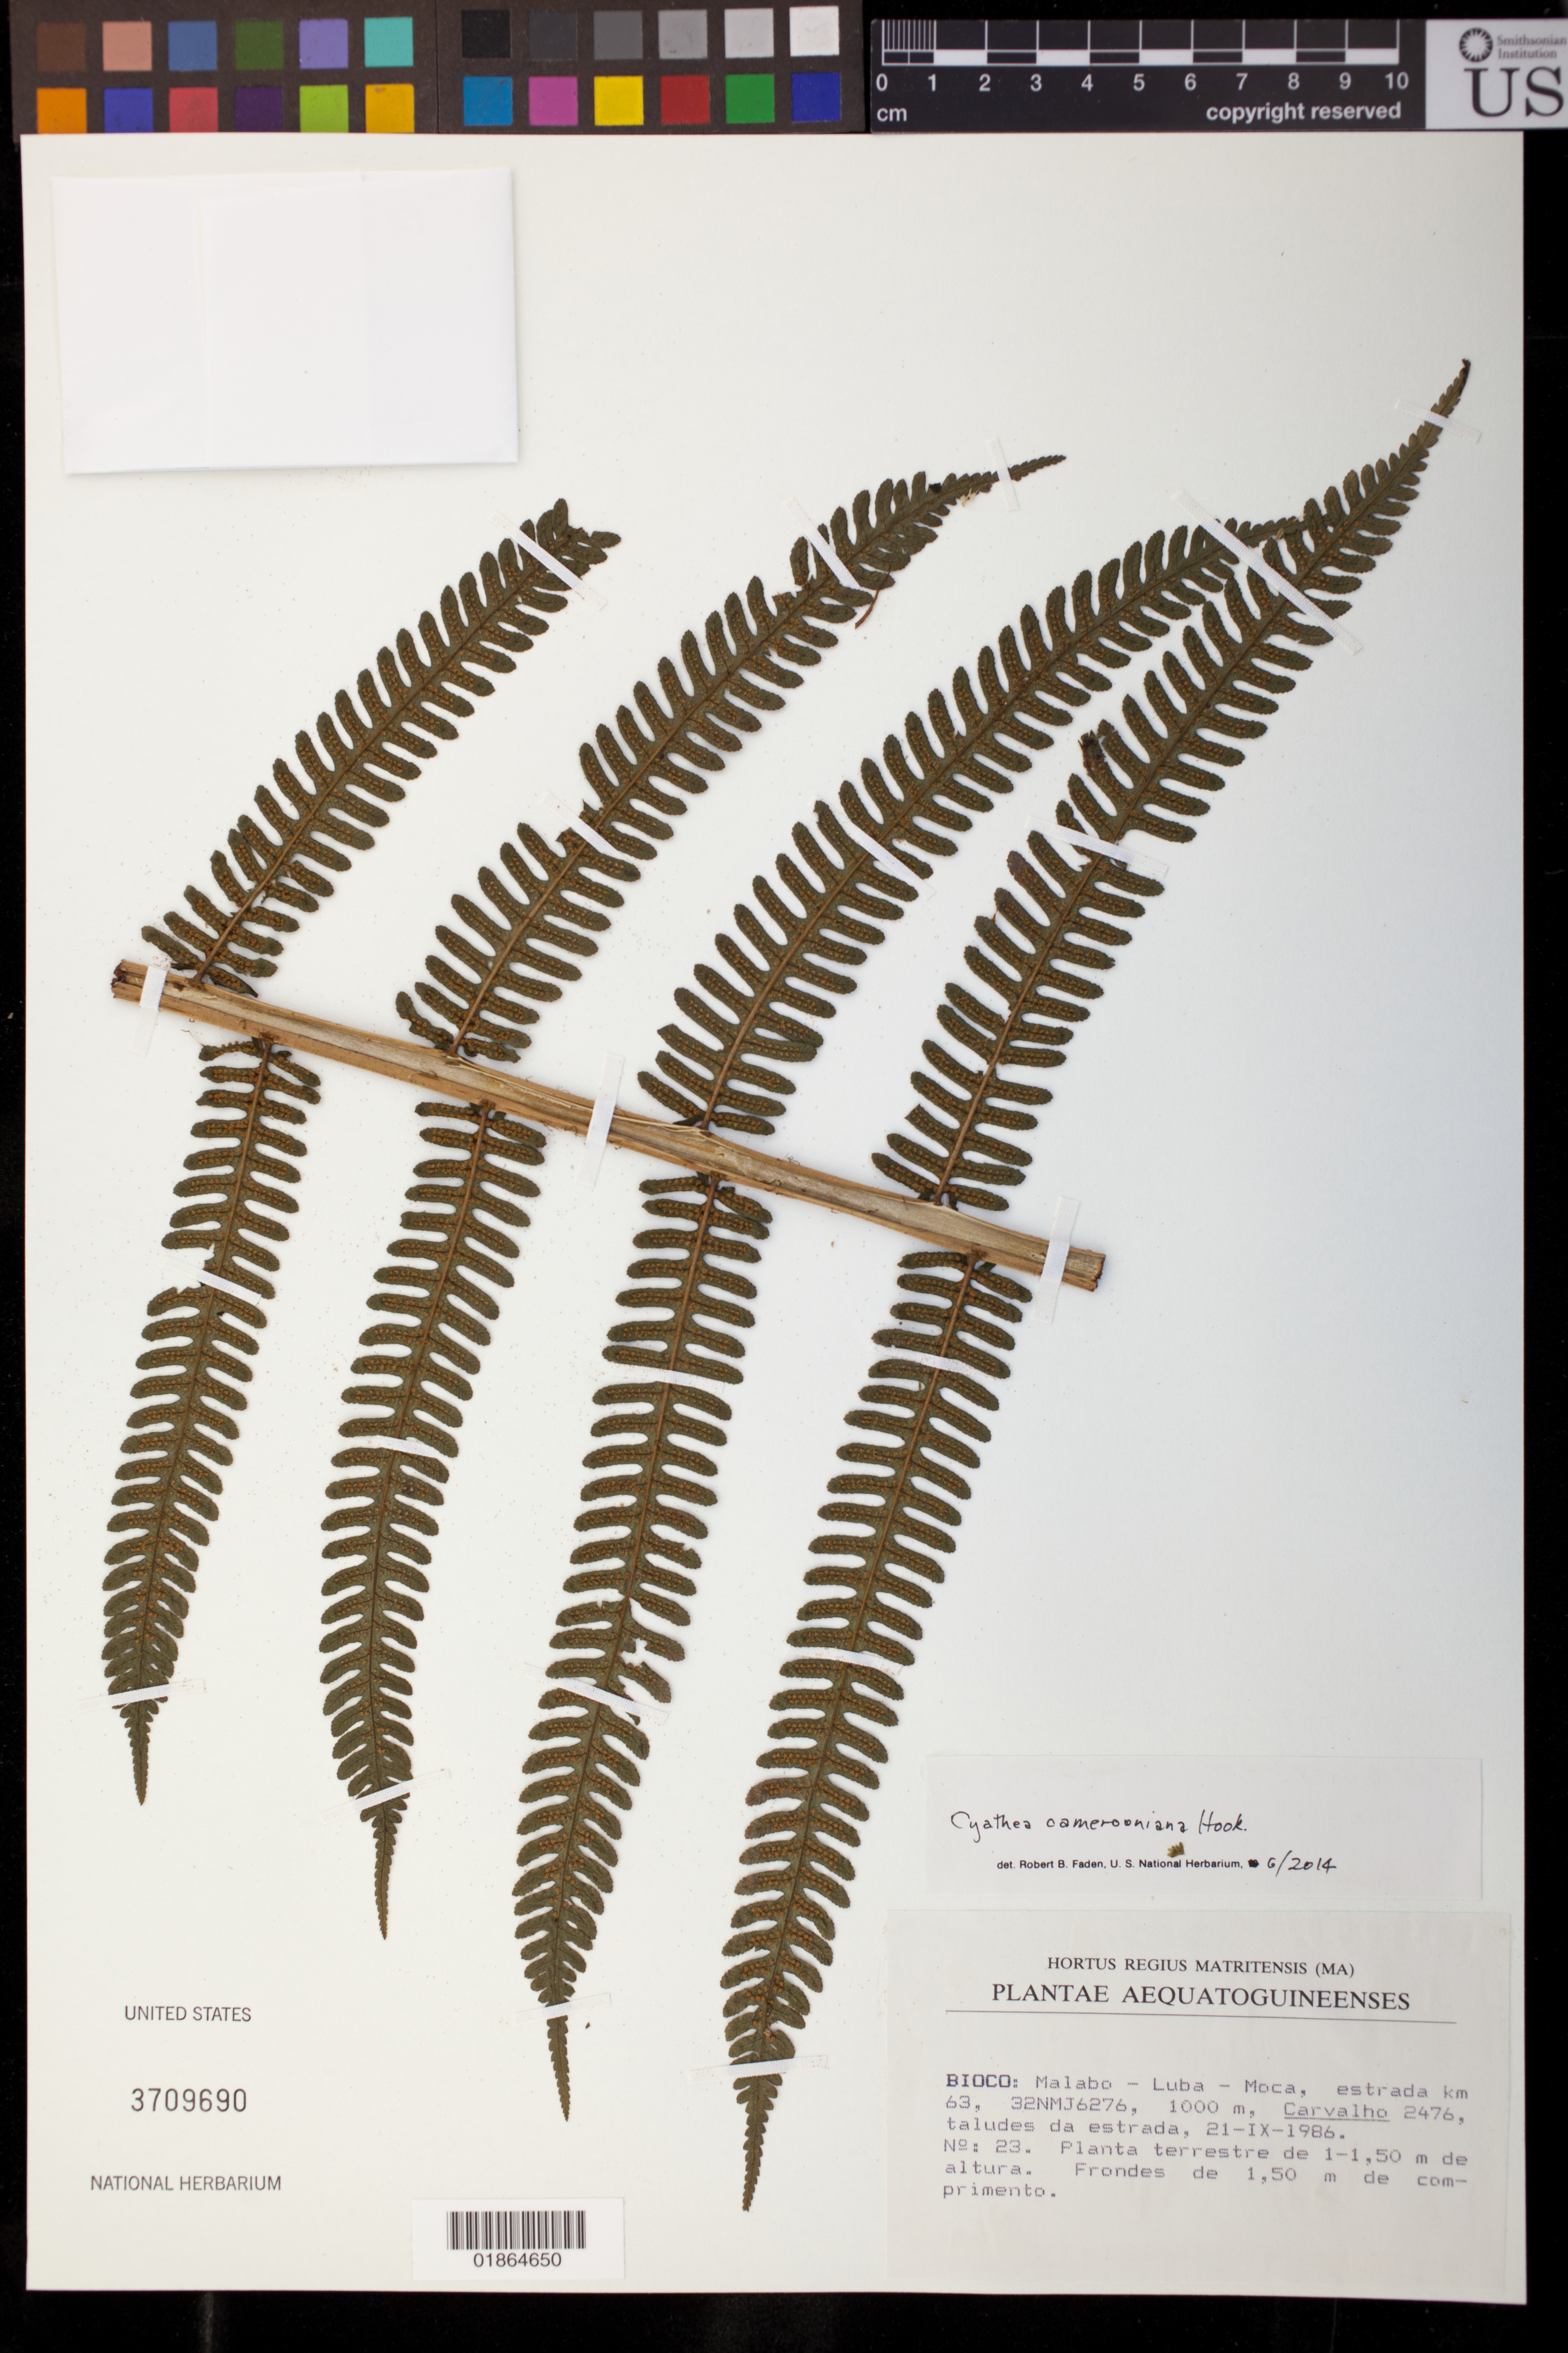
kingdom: Plantae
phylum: Tracheophyta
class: Polypodiopsida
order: Cyatheales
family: Cyatheaceae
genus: Cyathea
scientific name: Cyathea camerooniana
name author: Hook.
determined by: Faden, Robert B., (US), Smithsonian Institution - National Museum of Natural History (UNITED STATES)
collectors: Carvalho, --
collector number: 2476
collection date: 1986-09-21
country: Equatorial Guinea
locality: Bioco: Malabo - Luba - Moca, estrada km 63, 32NMJ6276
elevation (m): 1000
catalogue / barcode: US 3709690